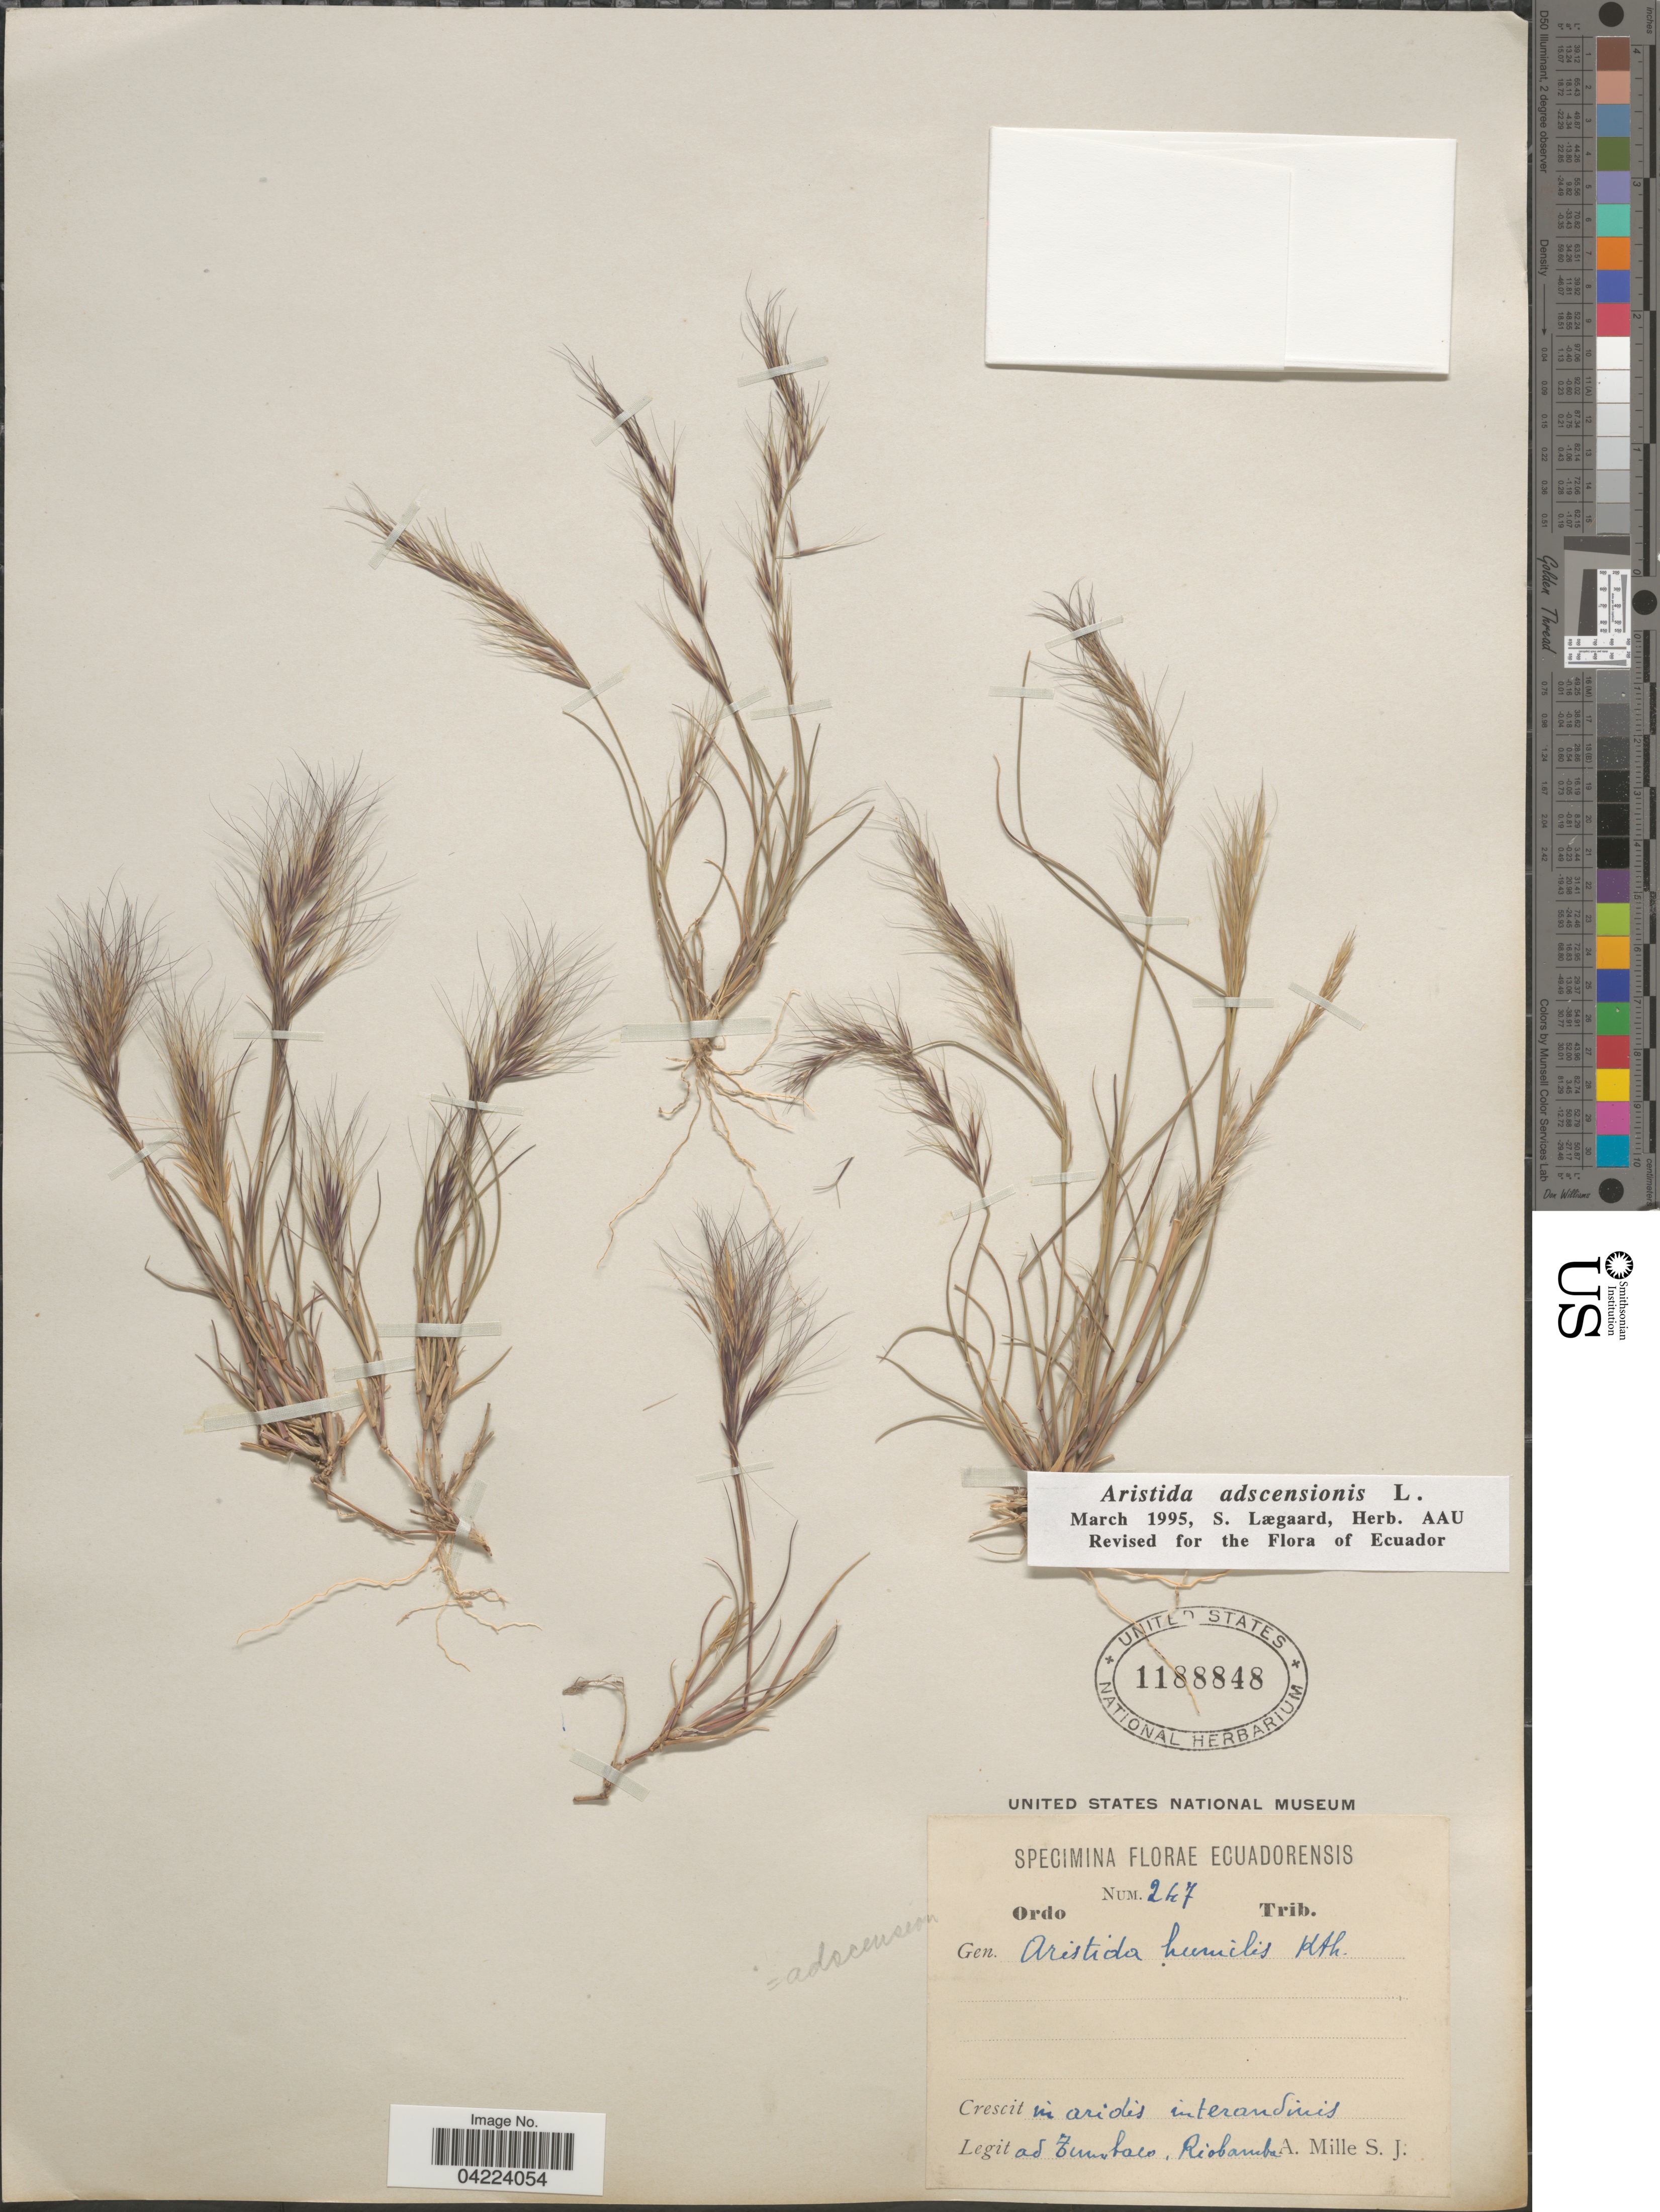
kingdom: Plantae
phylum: Tracheophyta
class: Liliopsida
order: Poales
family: Poaceae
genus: Aristida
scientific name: Aristida adscensionis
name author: L.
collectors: A. Mille S.J.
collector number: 247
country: Ecuador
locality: Ad Tumbaco, Riobamba.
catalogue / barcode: US 1188848